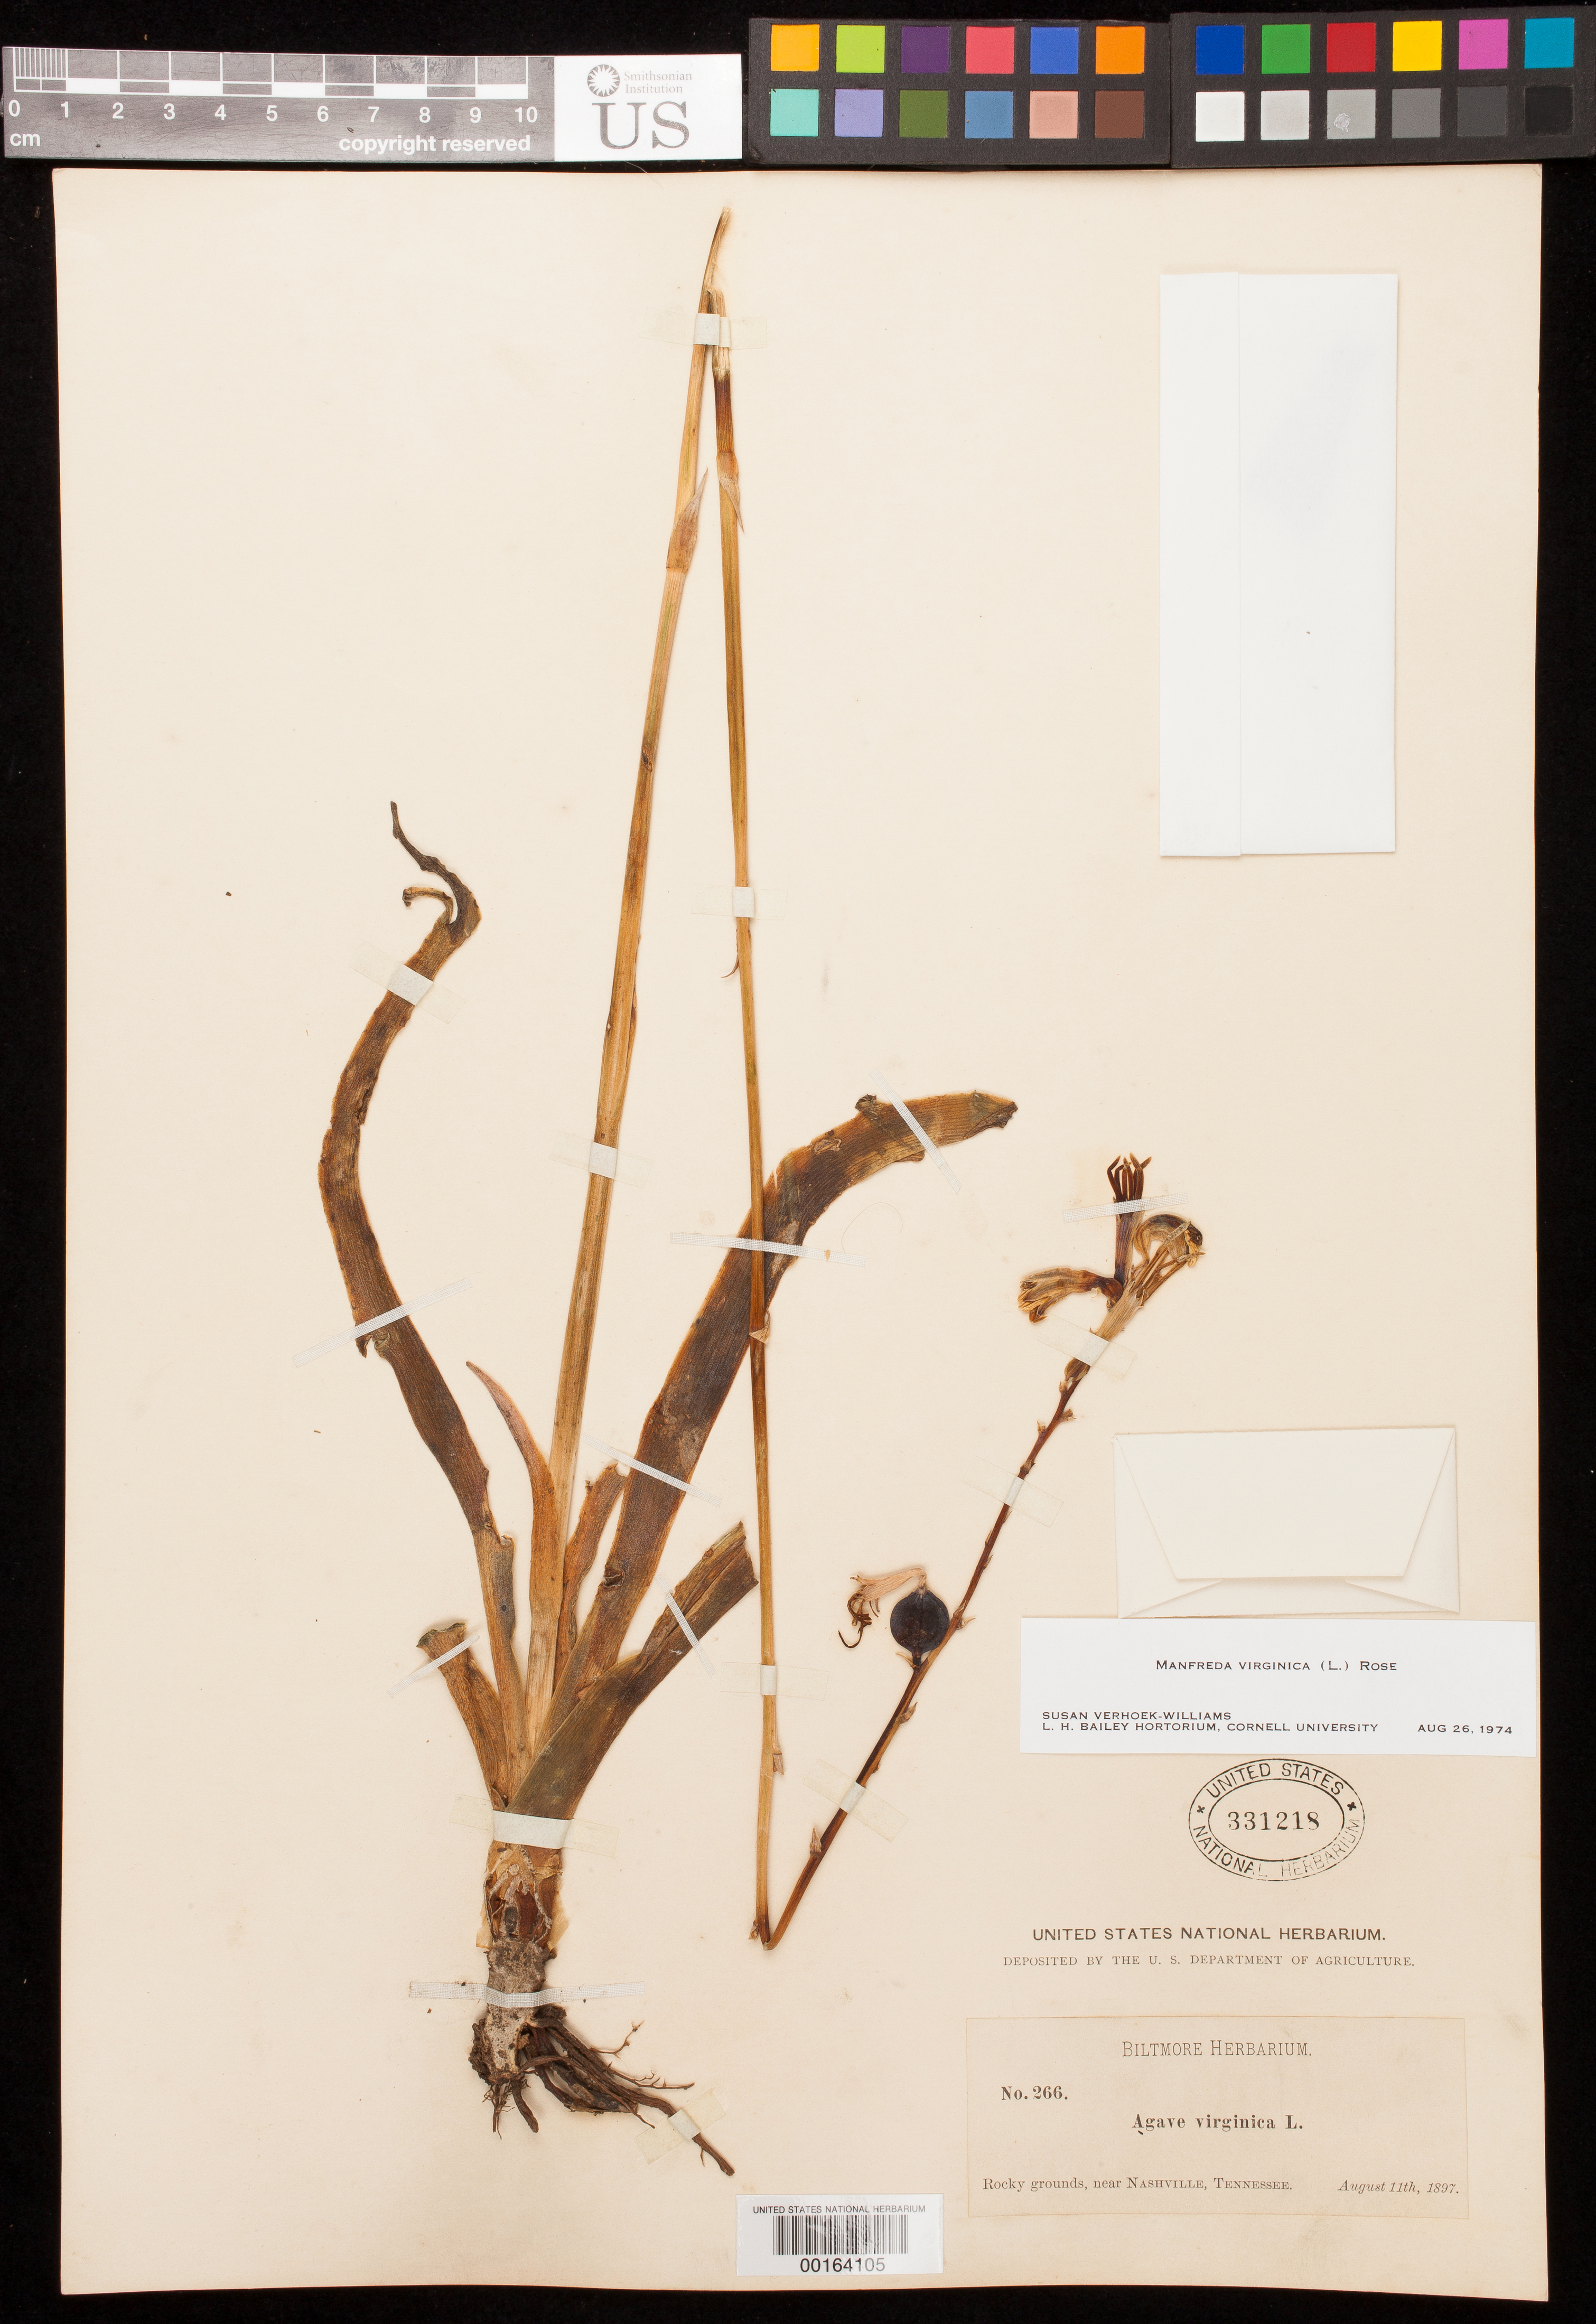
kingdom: Plantae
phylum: Tracheophyta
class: Liliopsida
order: Asparagales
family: Asparagaceae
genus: Manfreda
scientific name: Manfreda virginica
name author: (L.) Salisb. ex Rose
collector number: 266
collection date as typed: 11 Aug 1897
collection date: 1897-08-11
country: United States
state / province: Tennessee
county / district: Davidson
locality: Near nashville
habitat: Rocky grounds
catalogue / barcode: US 331218